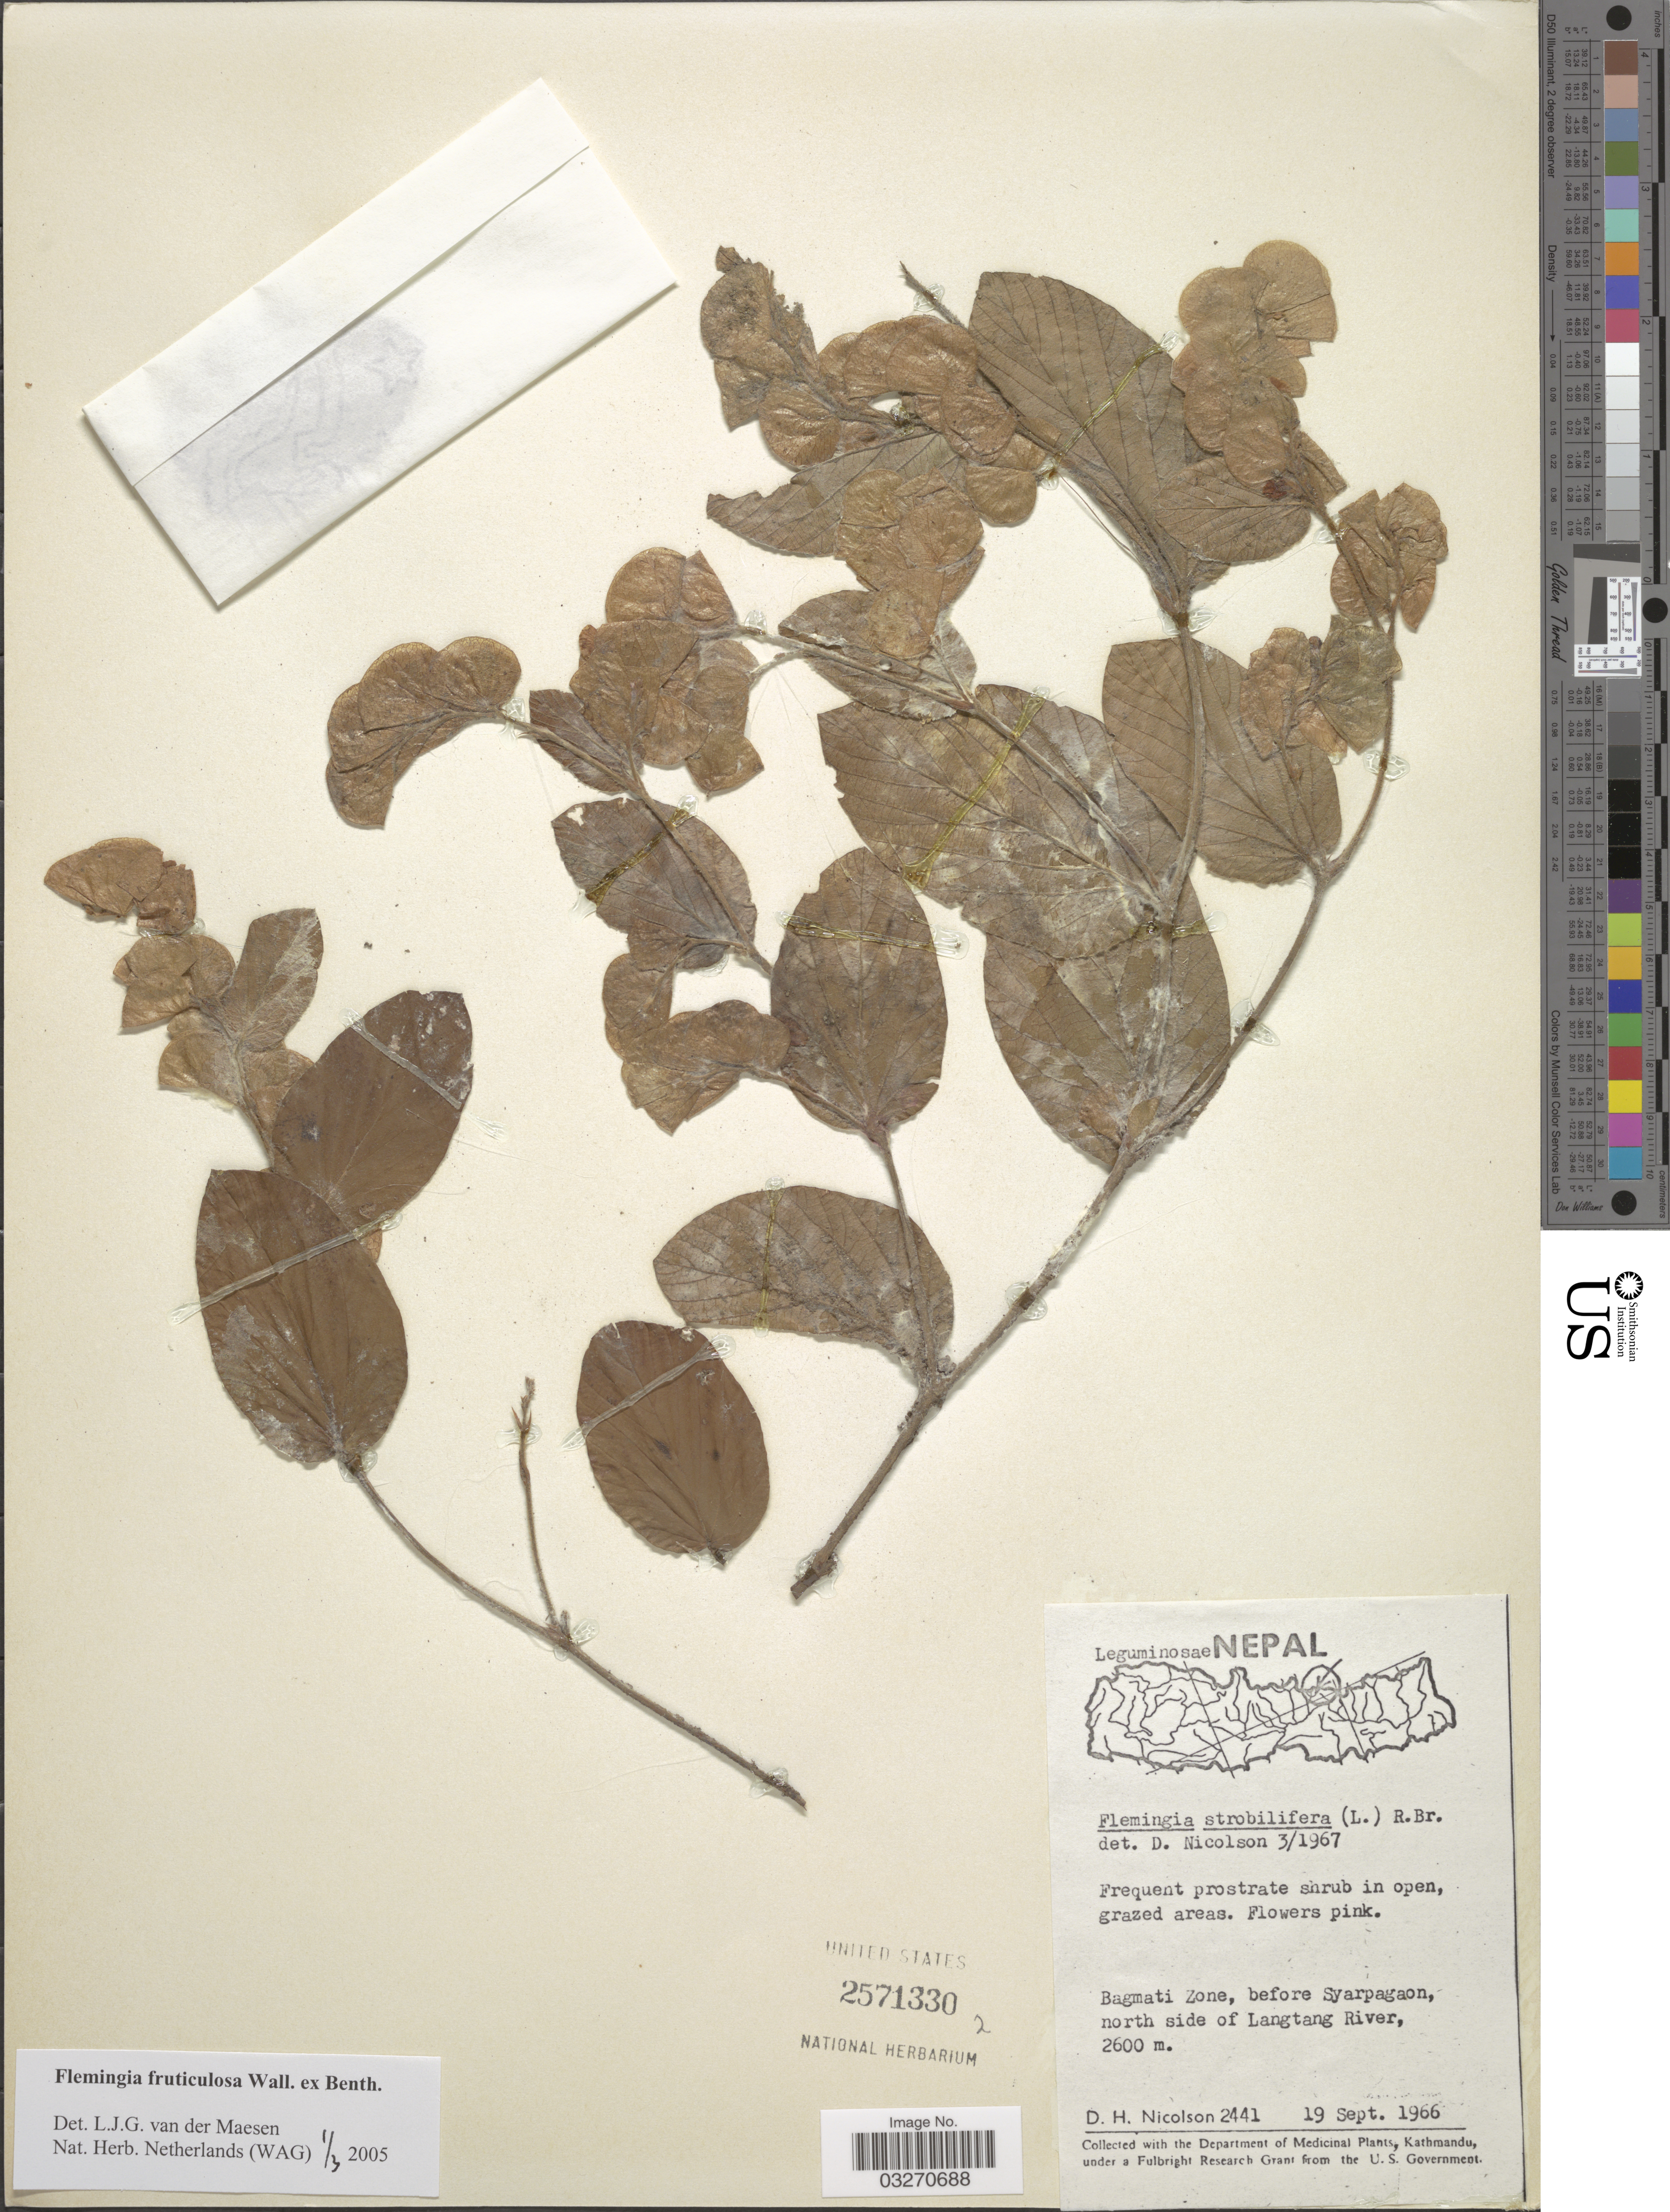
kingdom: Plantae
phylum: Tracheophyta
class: Magnoliopsida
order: Fabales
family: Fabaceae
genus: Flemingia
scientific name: Flemingia fruticulosa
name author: Wall. ex Benth.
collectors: D. H. Nicolson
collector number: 2441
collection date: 1966-09-19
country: Nepal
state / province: Bagmati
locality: Bagmati Zone, before Syarpagaon, north side of Langtang River.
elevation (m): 2600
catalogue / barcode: US 2571330